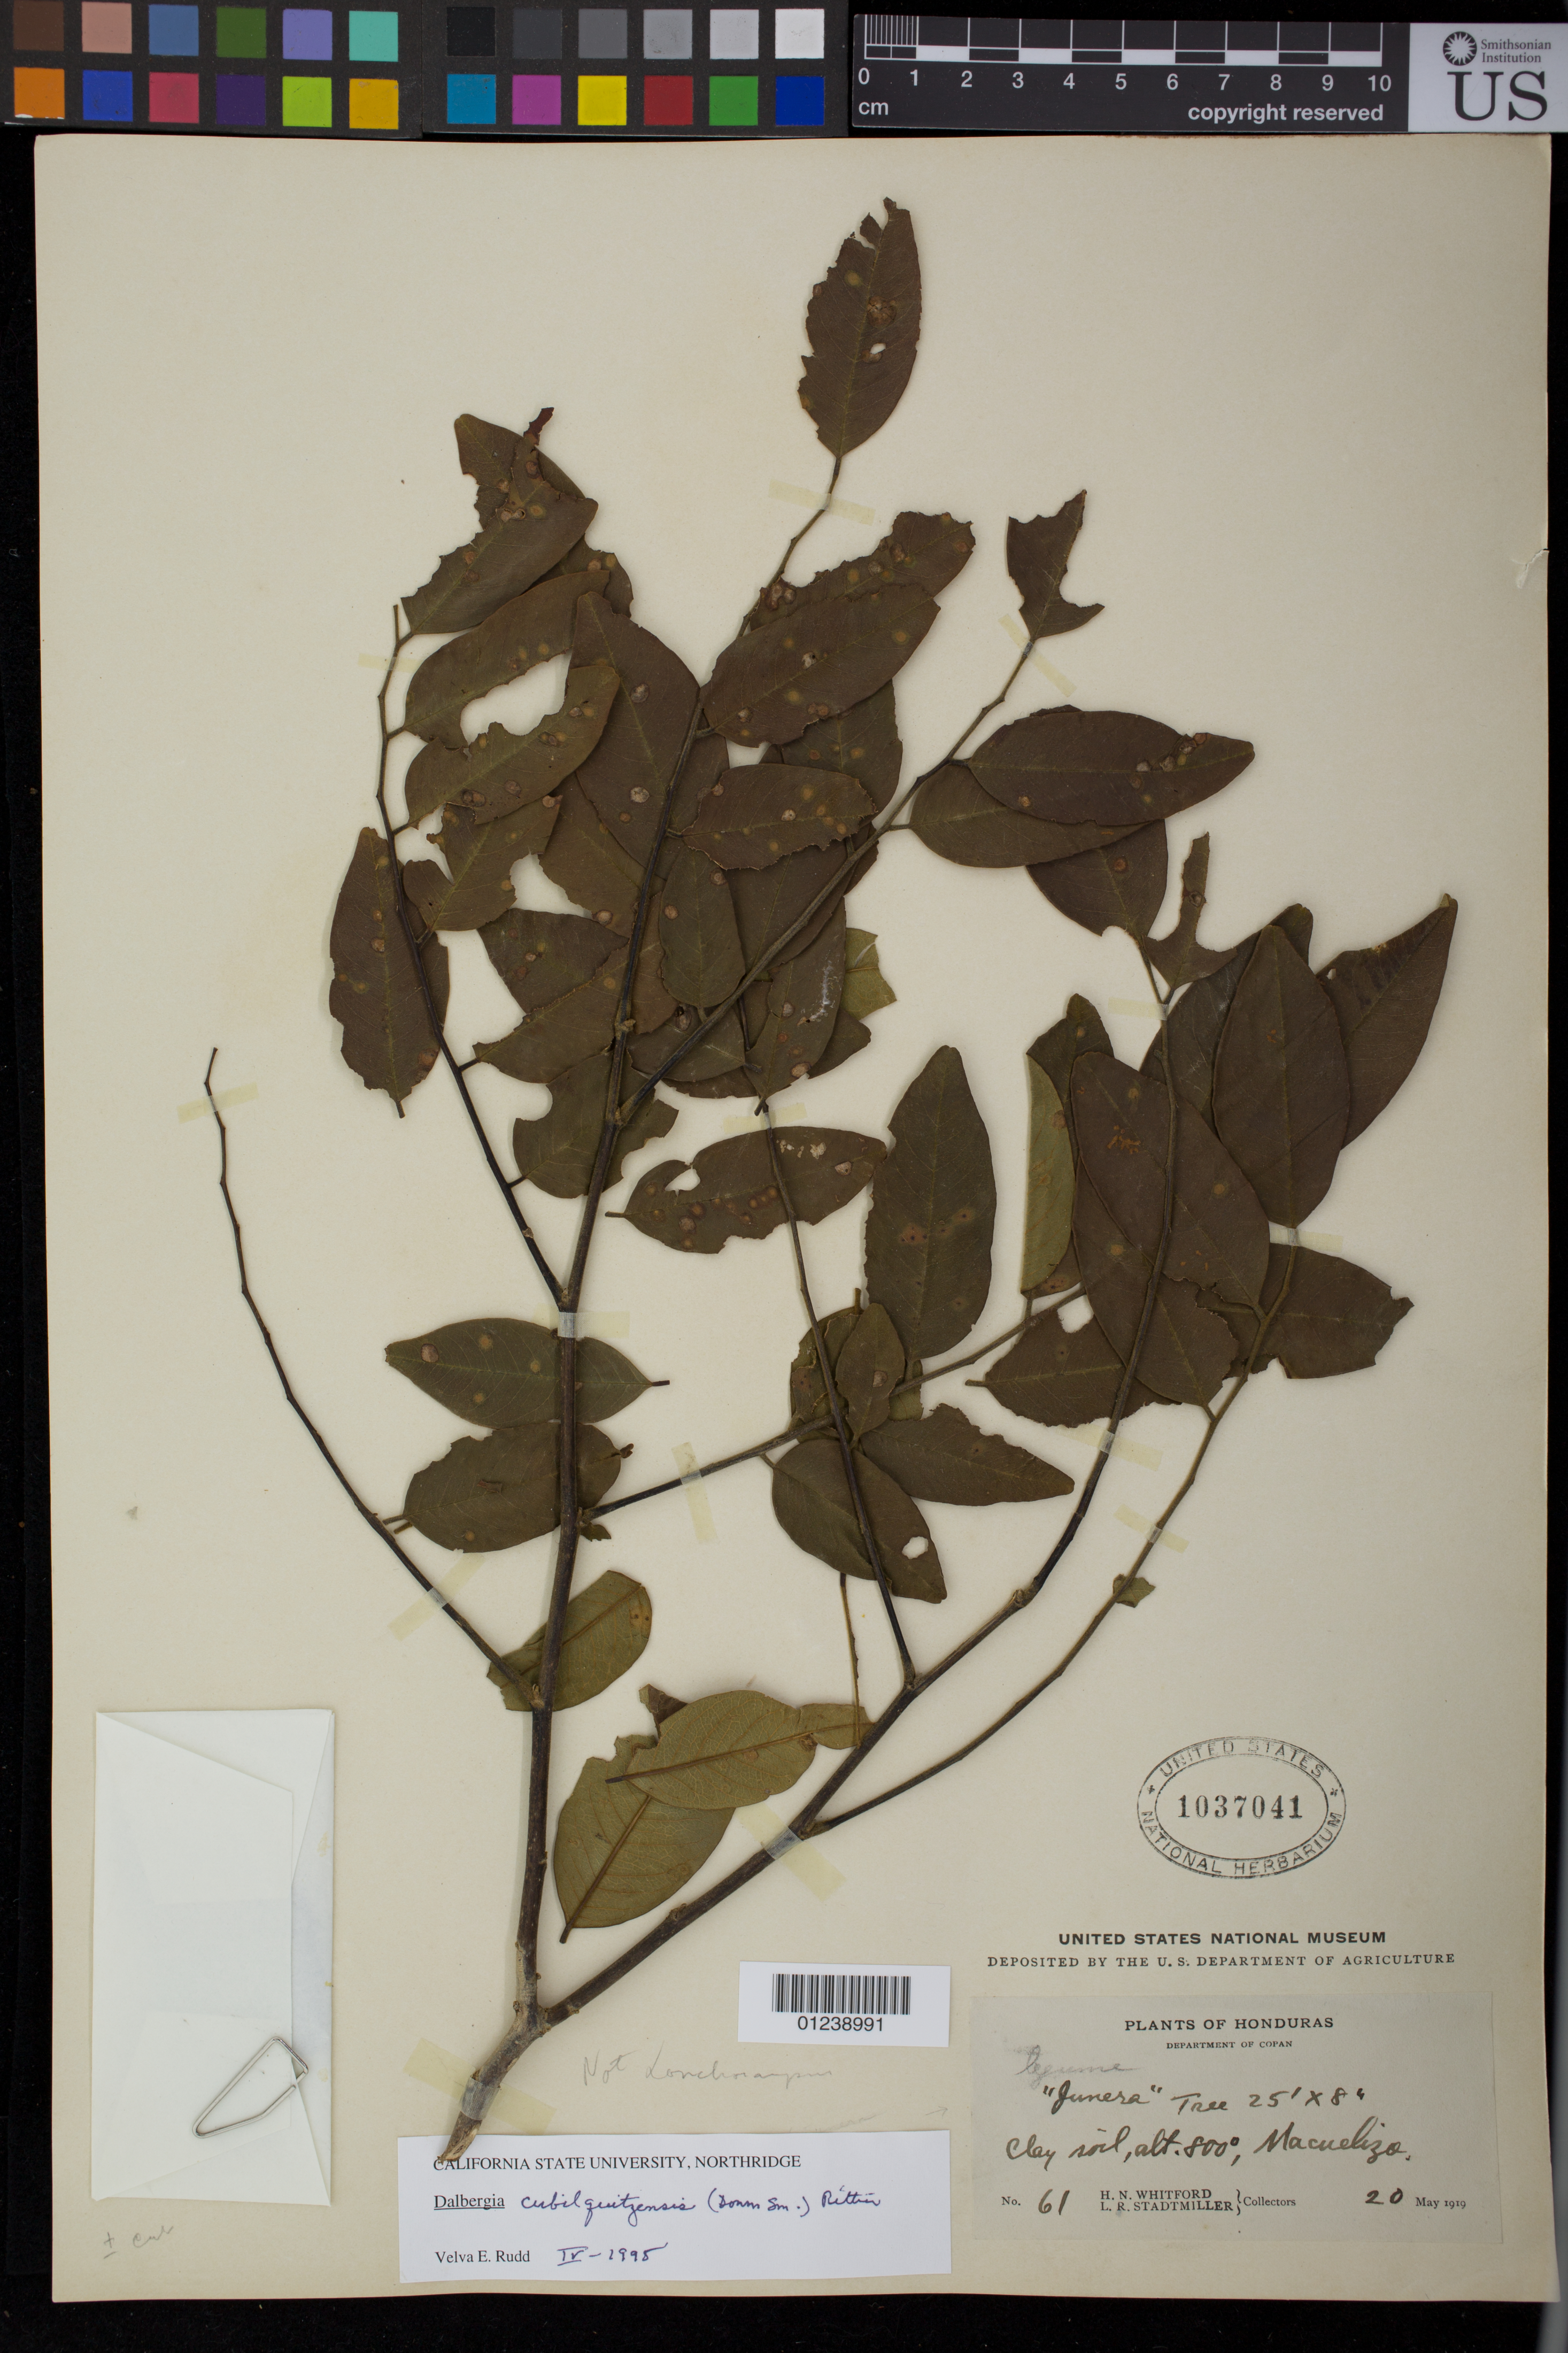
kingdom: Plantae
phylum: Tracheophyta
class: Magnoliopsida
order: Fabales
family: Fabaceae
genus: Dalbergia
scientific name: Dalbergia cubilquitzensis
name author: (Donn. Sm.) Pittier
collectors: H. N. Whitford & L. Stadtmiller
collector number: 61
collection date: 1919-05-20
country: Honduras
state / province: Copán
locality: Macuelizo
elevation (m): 244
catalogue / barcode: US 1037041